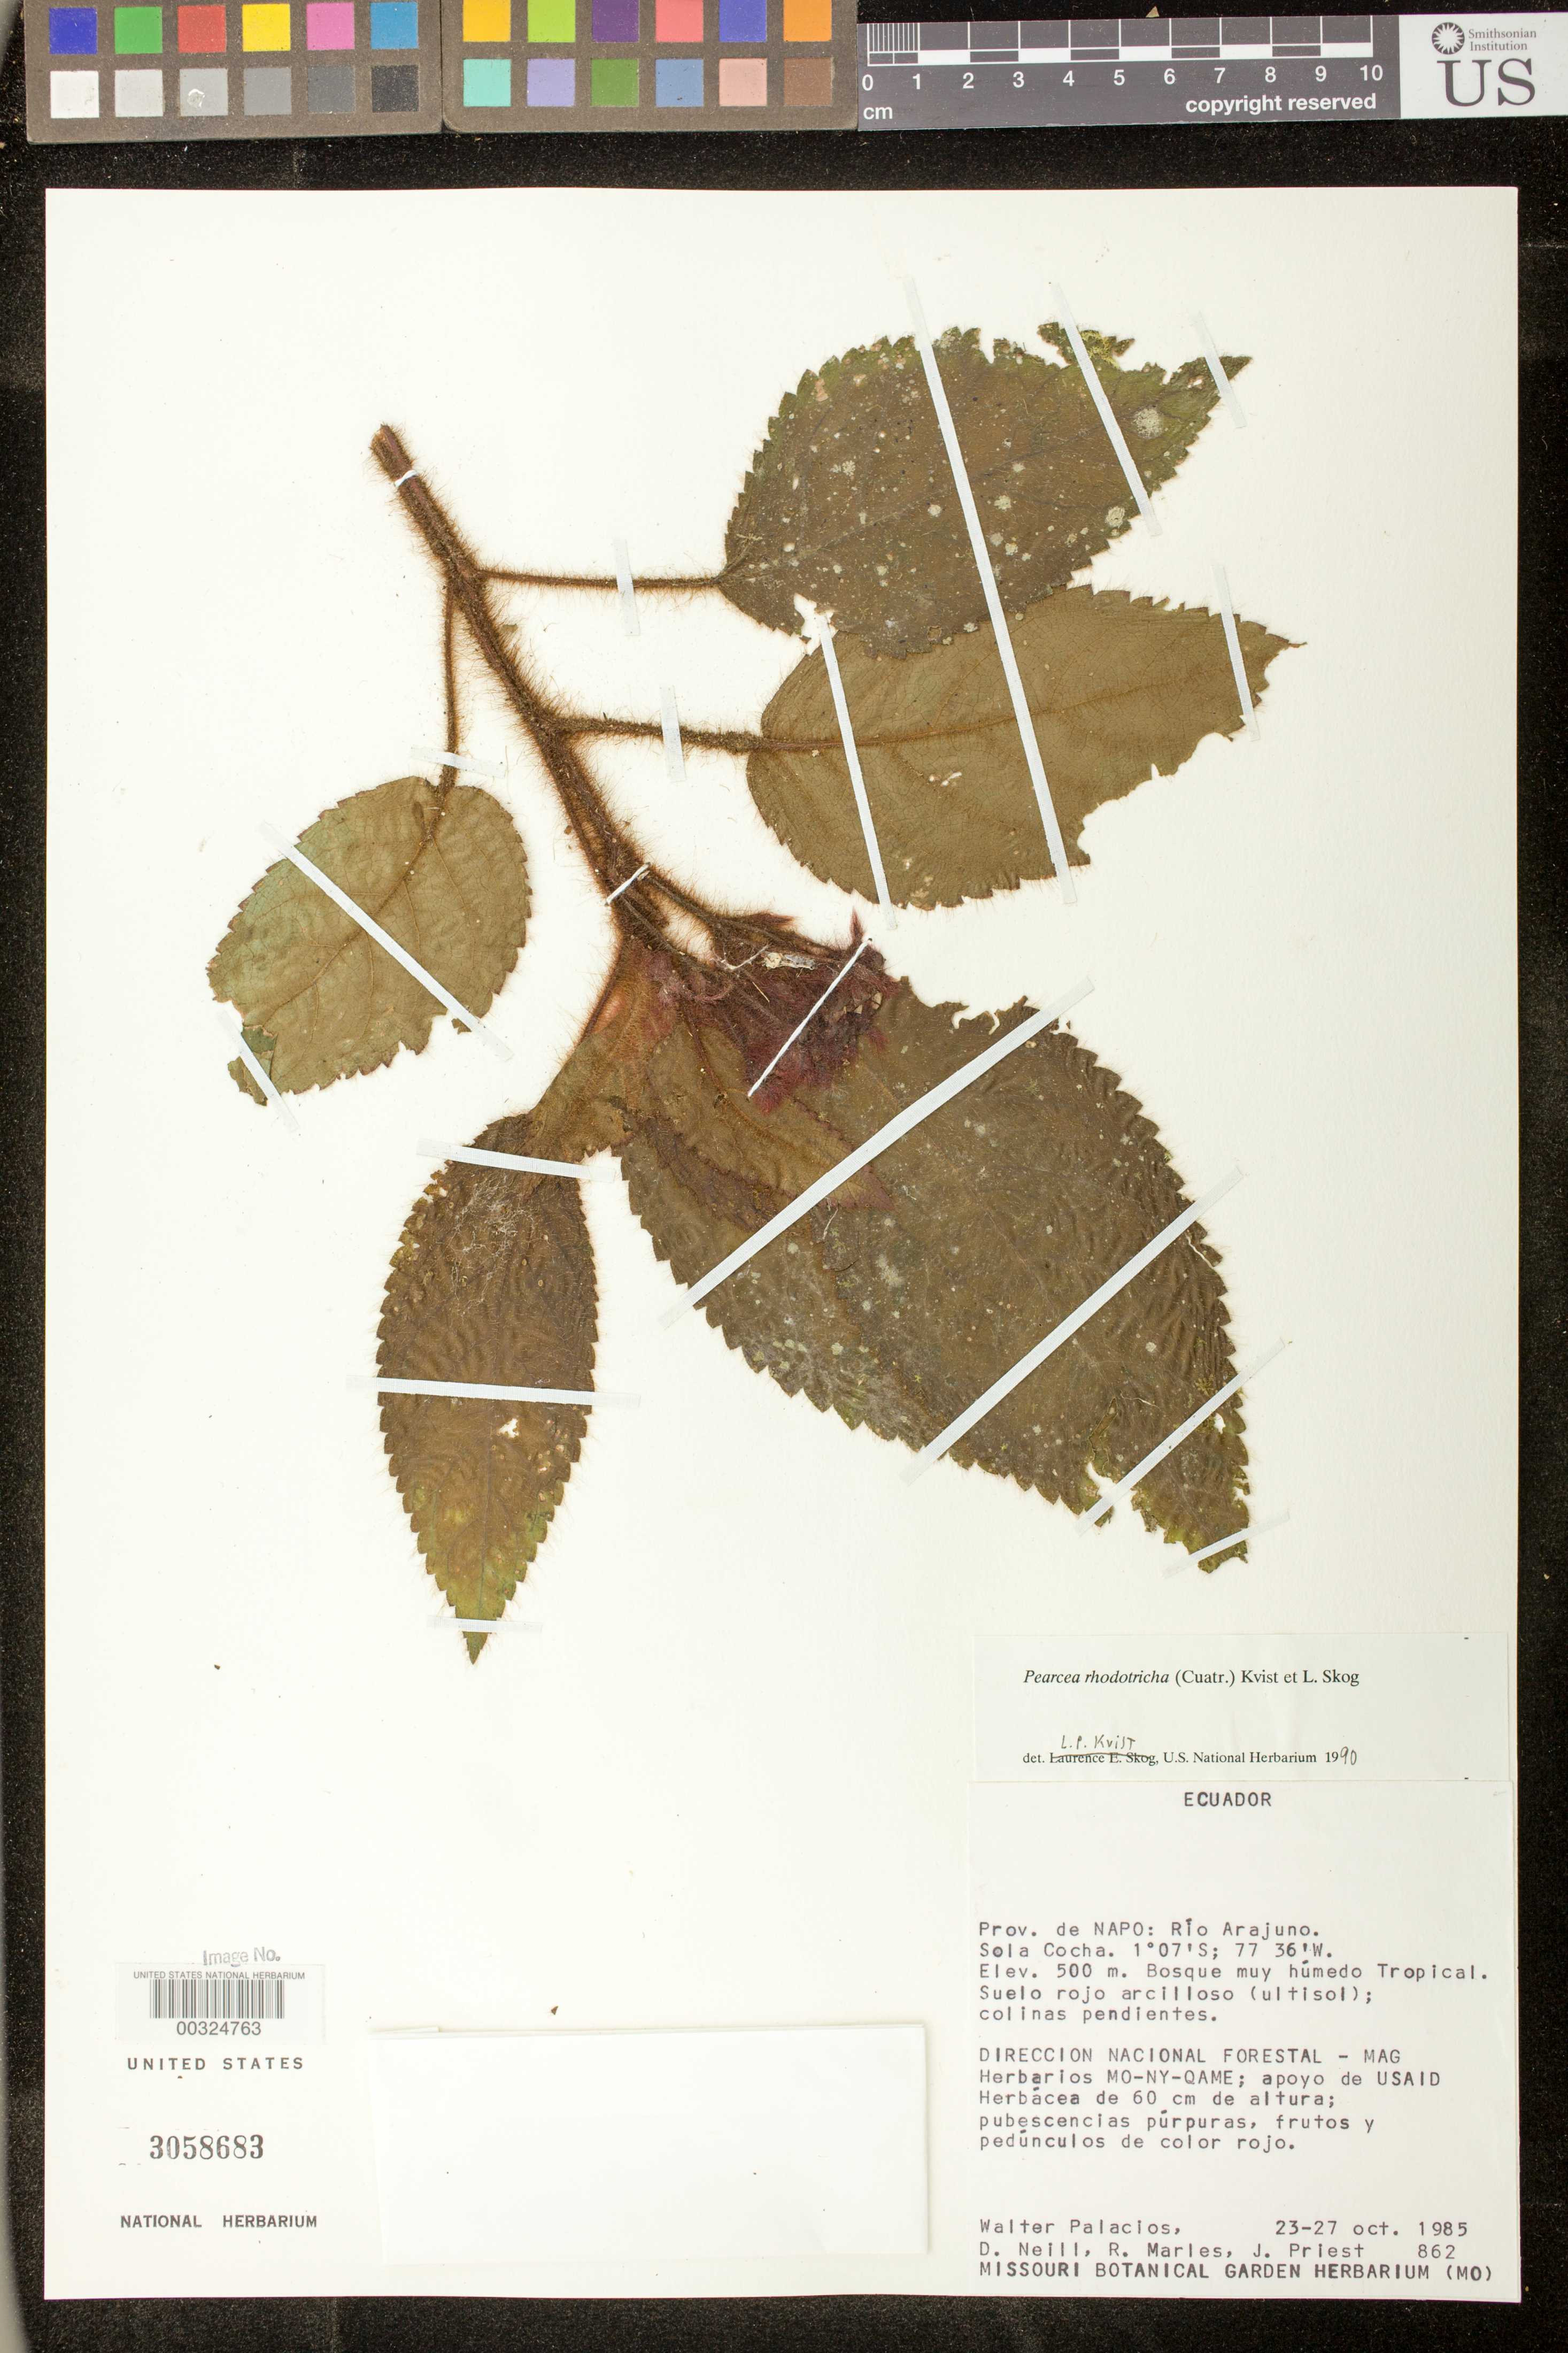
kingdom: Plantae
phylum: Tracheophyta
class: Magnoliopsida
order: Lamiales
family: Gesneriaceae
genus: Pearcea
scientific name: Pearcea rhodotricha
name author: (Cuatrec.) L.P. Kvist & L.E. Skog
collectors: W. Palacios, D. A. Neill, R. Marles & J. Priest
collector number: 862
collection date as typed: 23-27 Oct 1985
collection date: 1985-10-23/1985-10-27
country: Ecuador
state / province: Napo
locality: Rio Arajuno, Sola Cocha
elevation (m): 500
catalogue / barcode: US 3058683